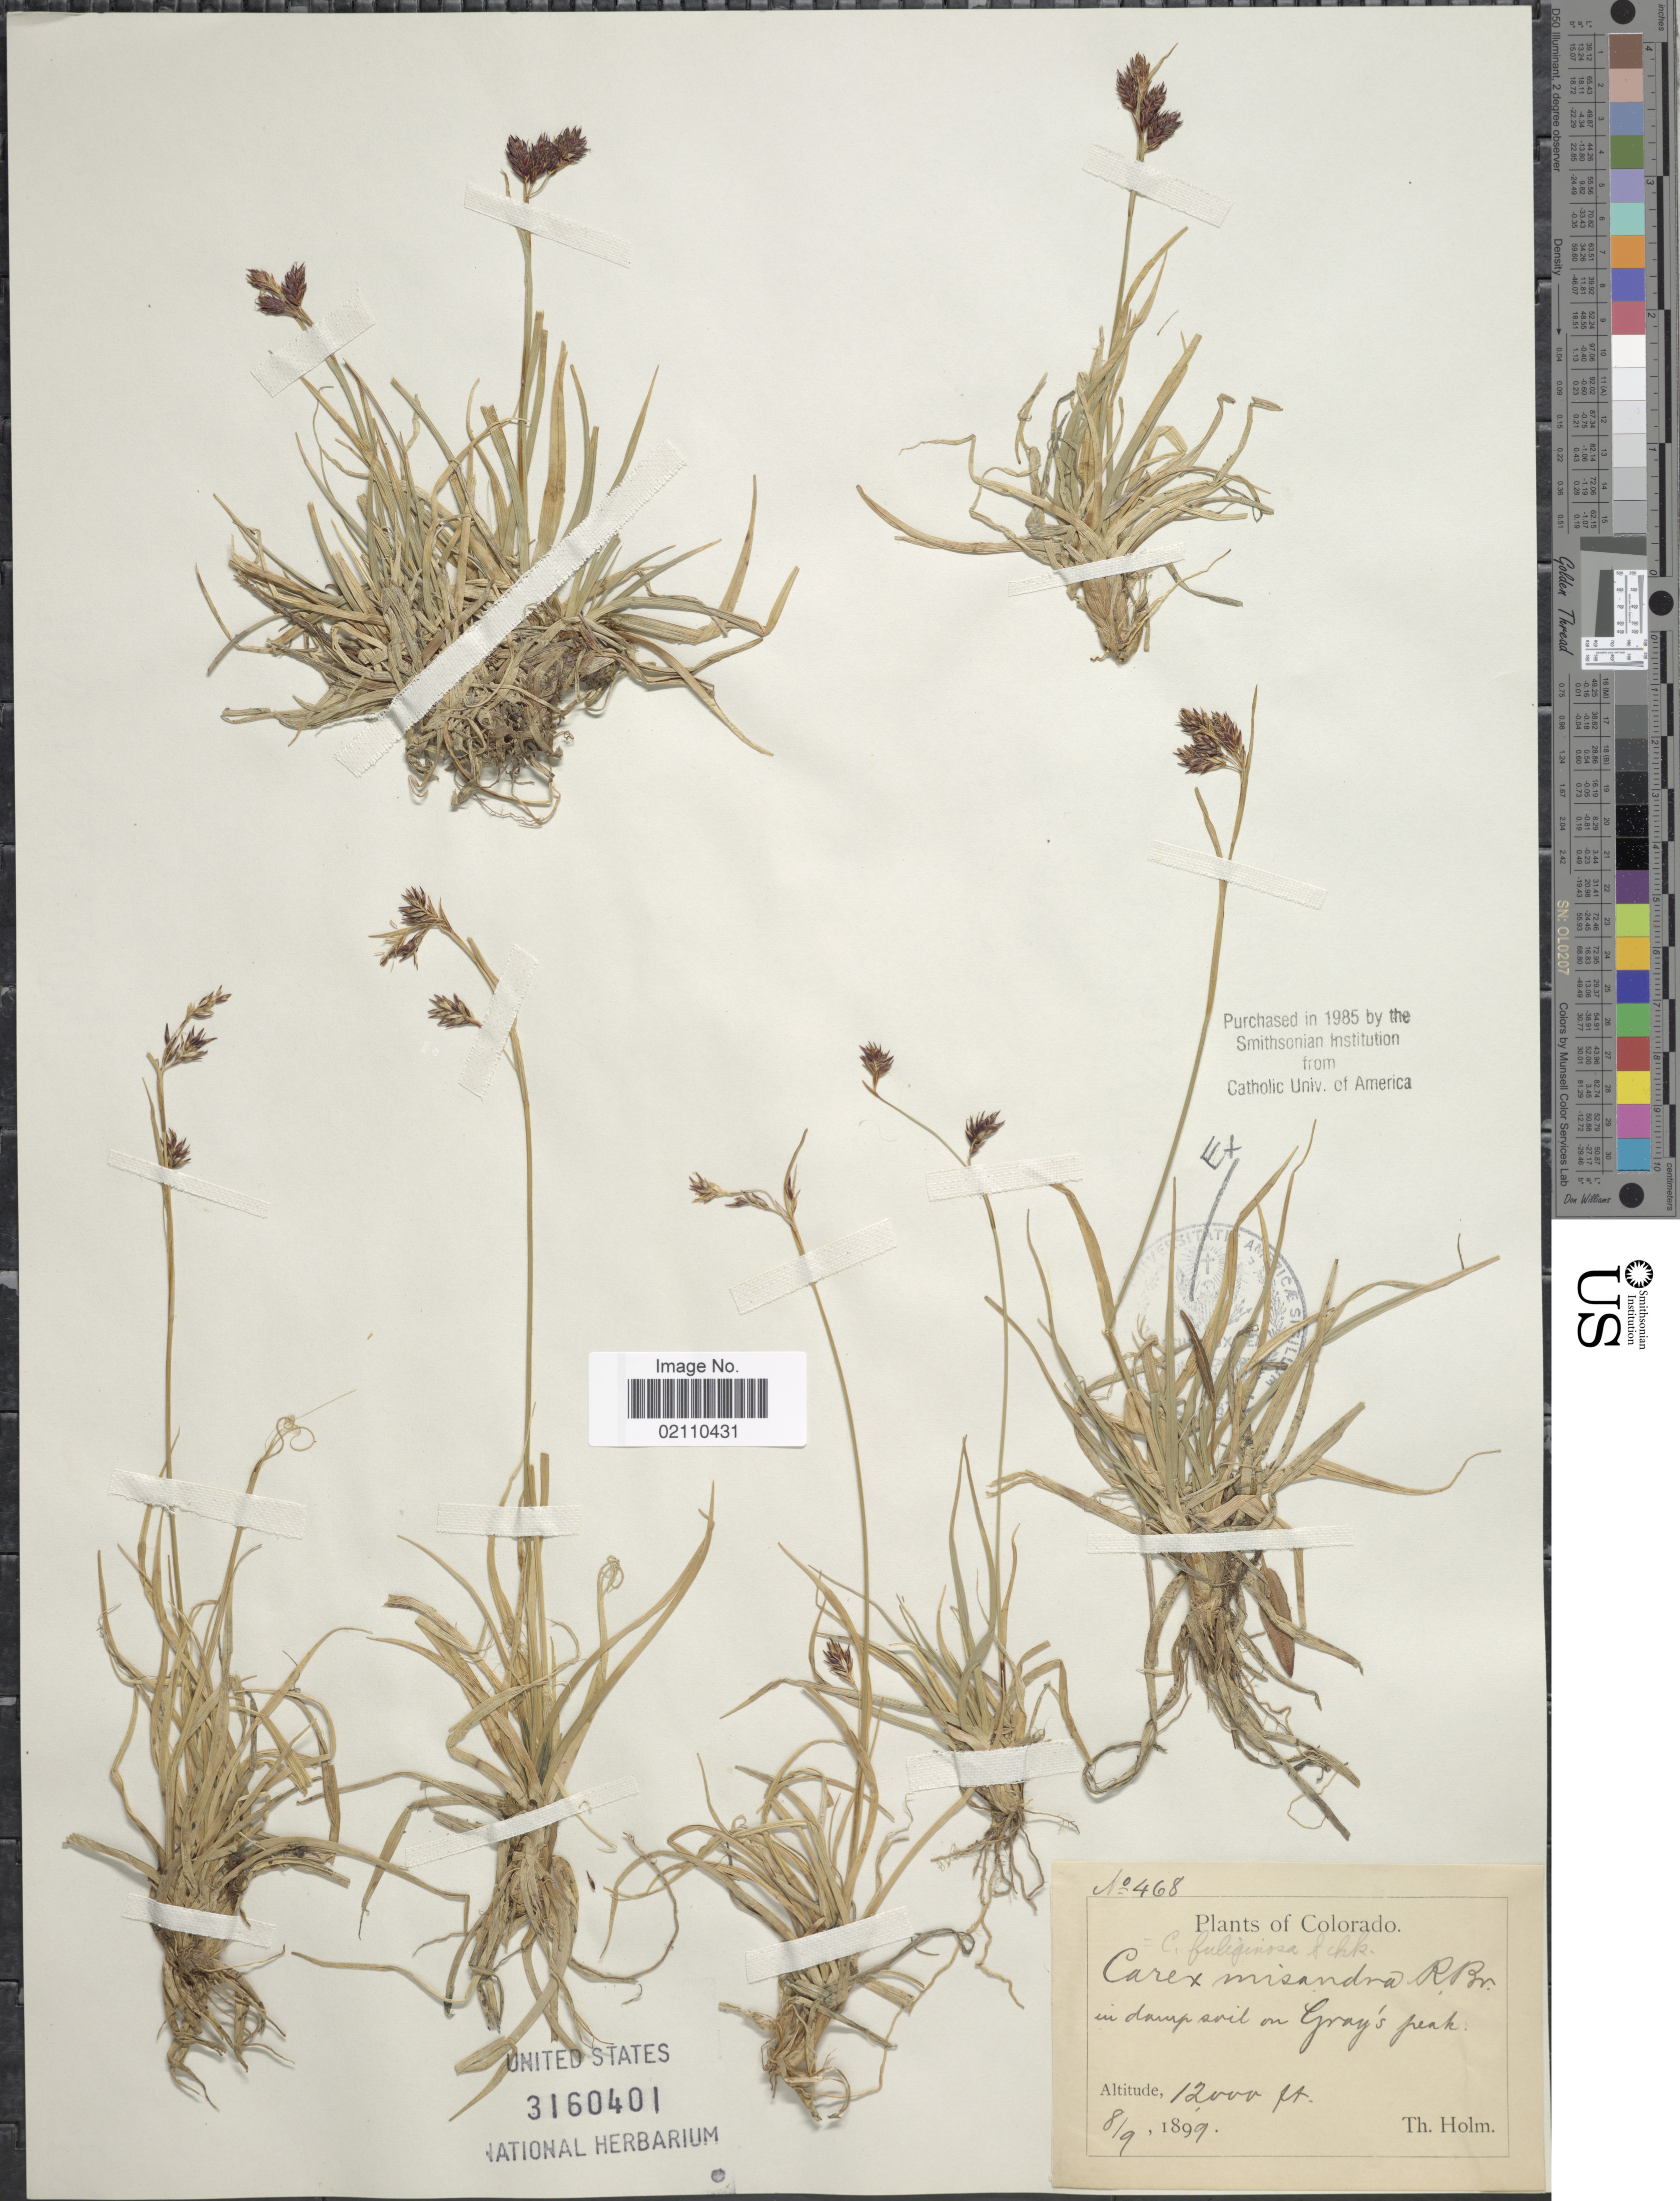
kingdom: Plantae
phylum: Tracheophyta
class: Liliopsida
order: Poales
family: Cyperaceae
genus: Carex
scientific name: Carex fuliginosa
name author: Schkuhr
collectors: T. Holm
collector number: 468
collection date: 1899-09-08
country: United States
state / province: Colorado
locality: On Gray' s peak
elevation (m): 3658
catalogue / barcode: US 3160401